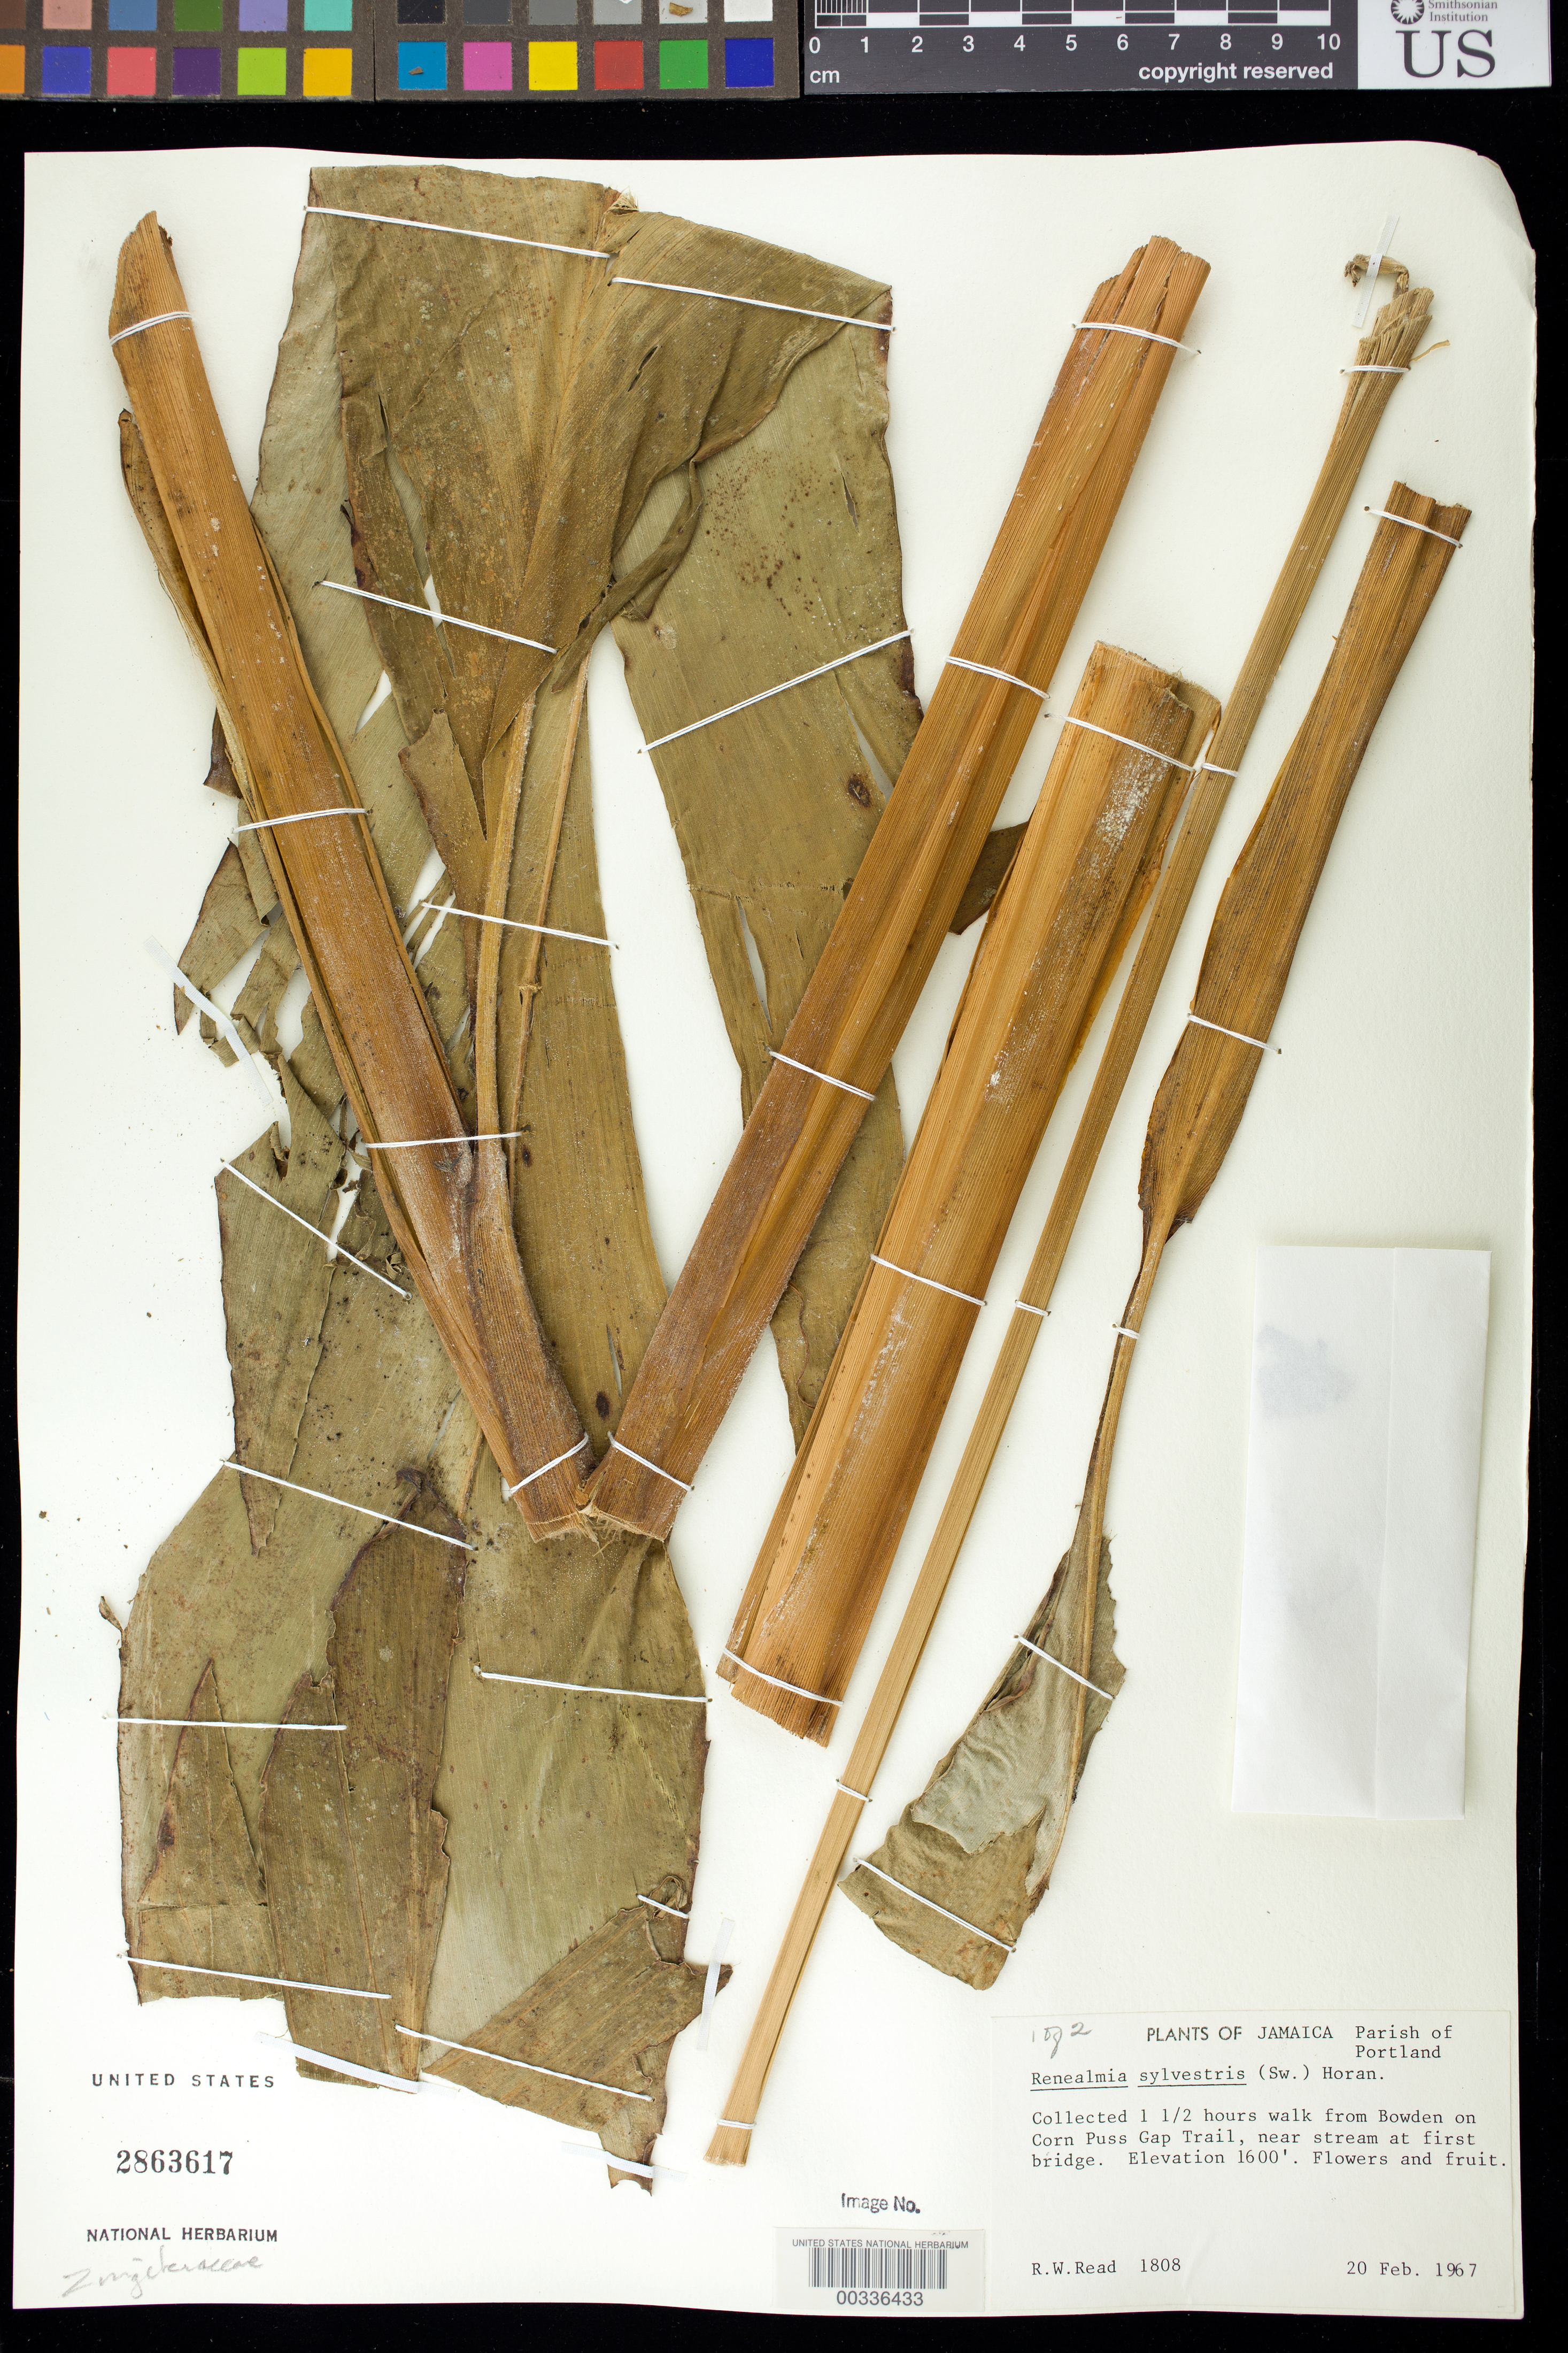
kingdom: Plantae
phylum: Tracheophyta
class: Liliopsida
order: Zingiberales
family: Zingiberaceae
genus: Renealmia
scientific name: Renealmia sylvestris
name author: Horan.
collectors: R. W. Read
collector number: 1808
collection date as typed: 20 Feb 1967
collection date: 1967-02-20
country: Jamaica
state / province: Portland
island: Greater Antilles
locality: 1 1/2 hours walk from bowden on corn puss gap trail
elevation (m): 488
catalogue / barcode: US 2863617